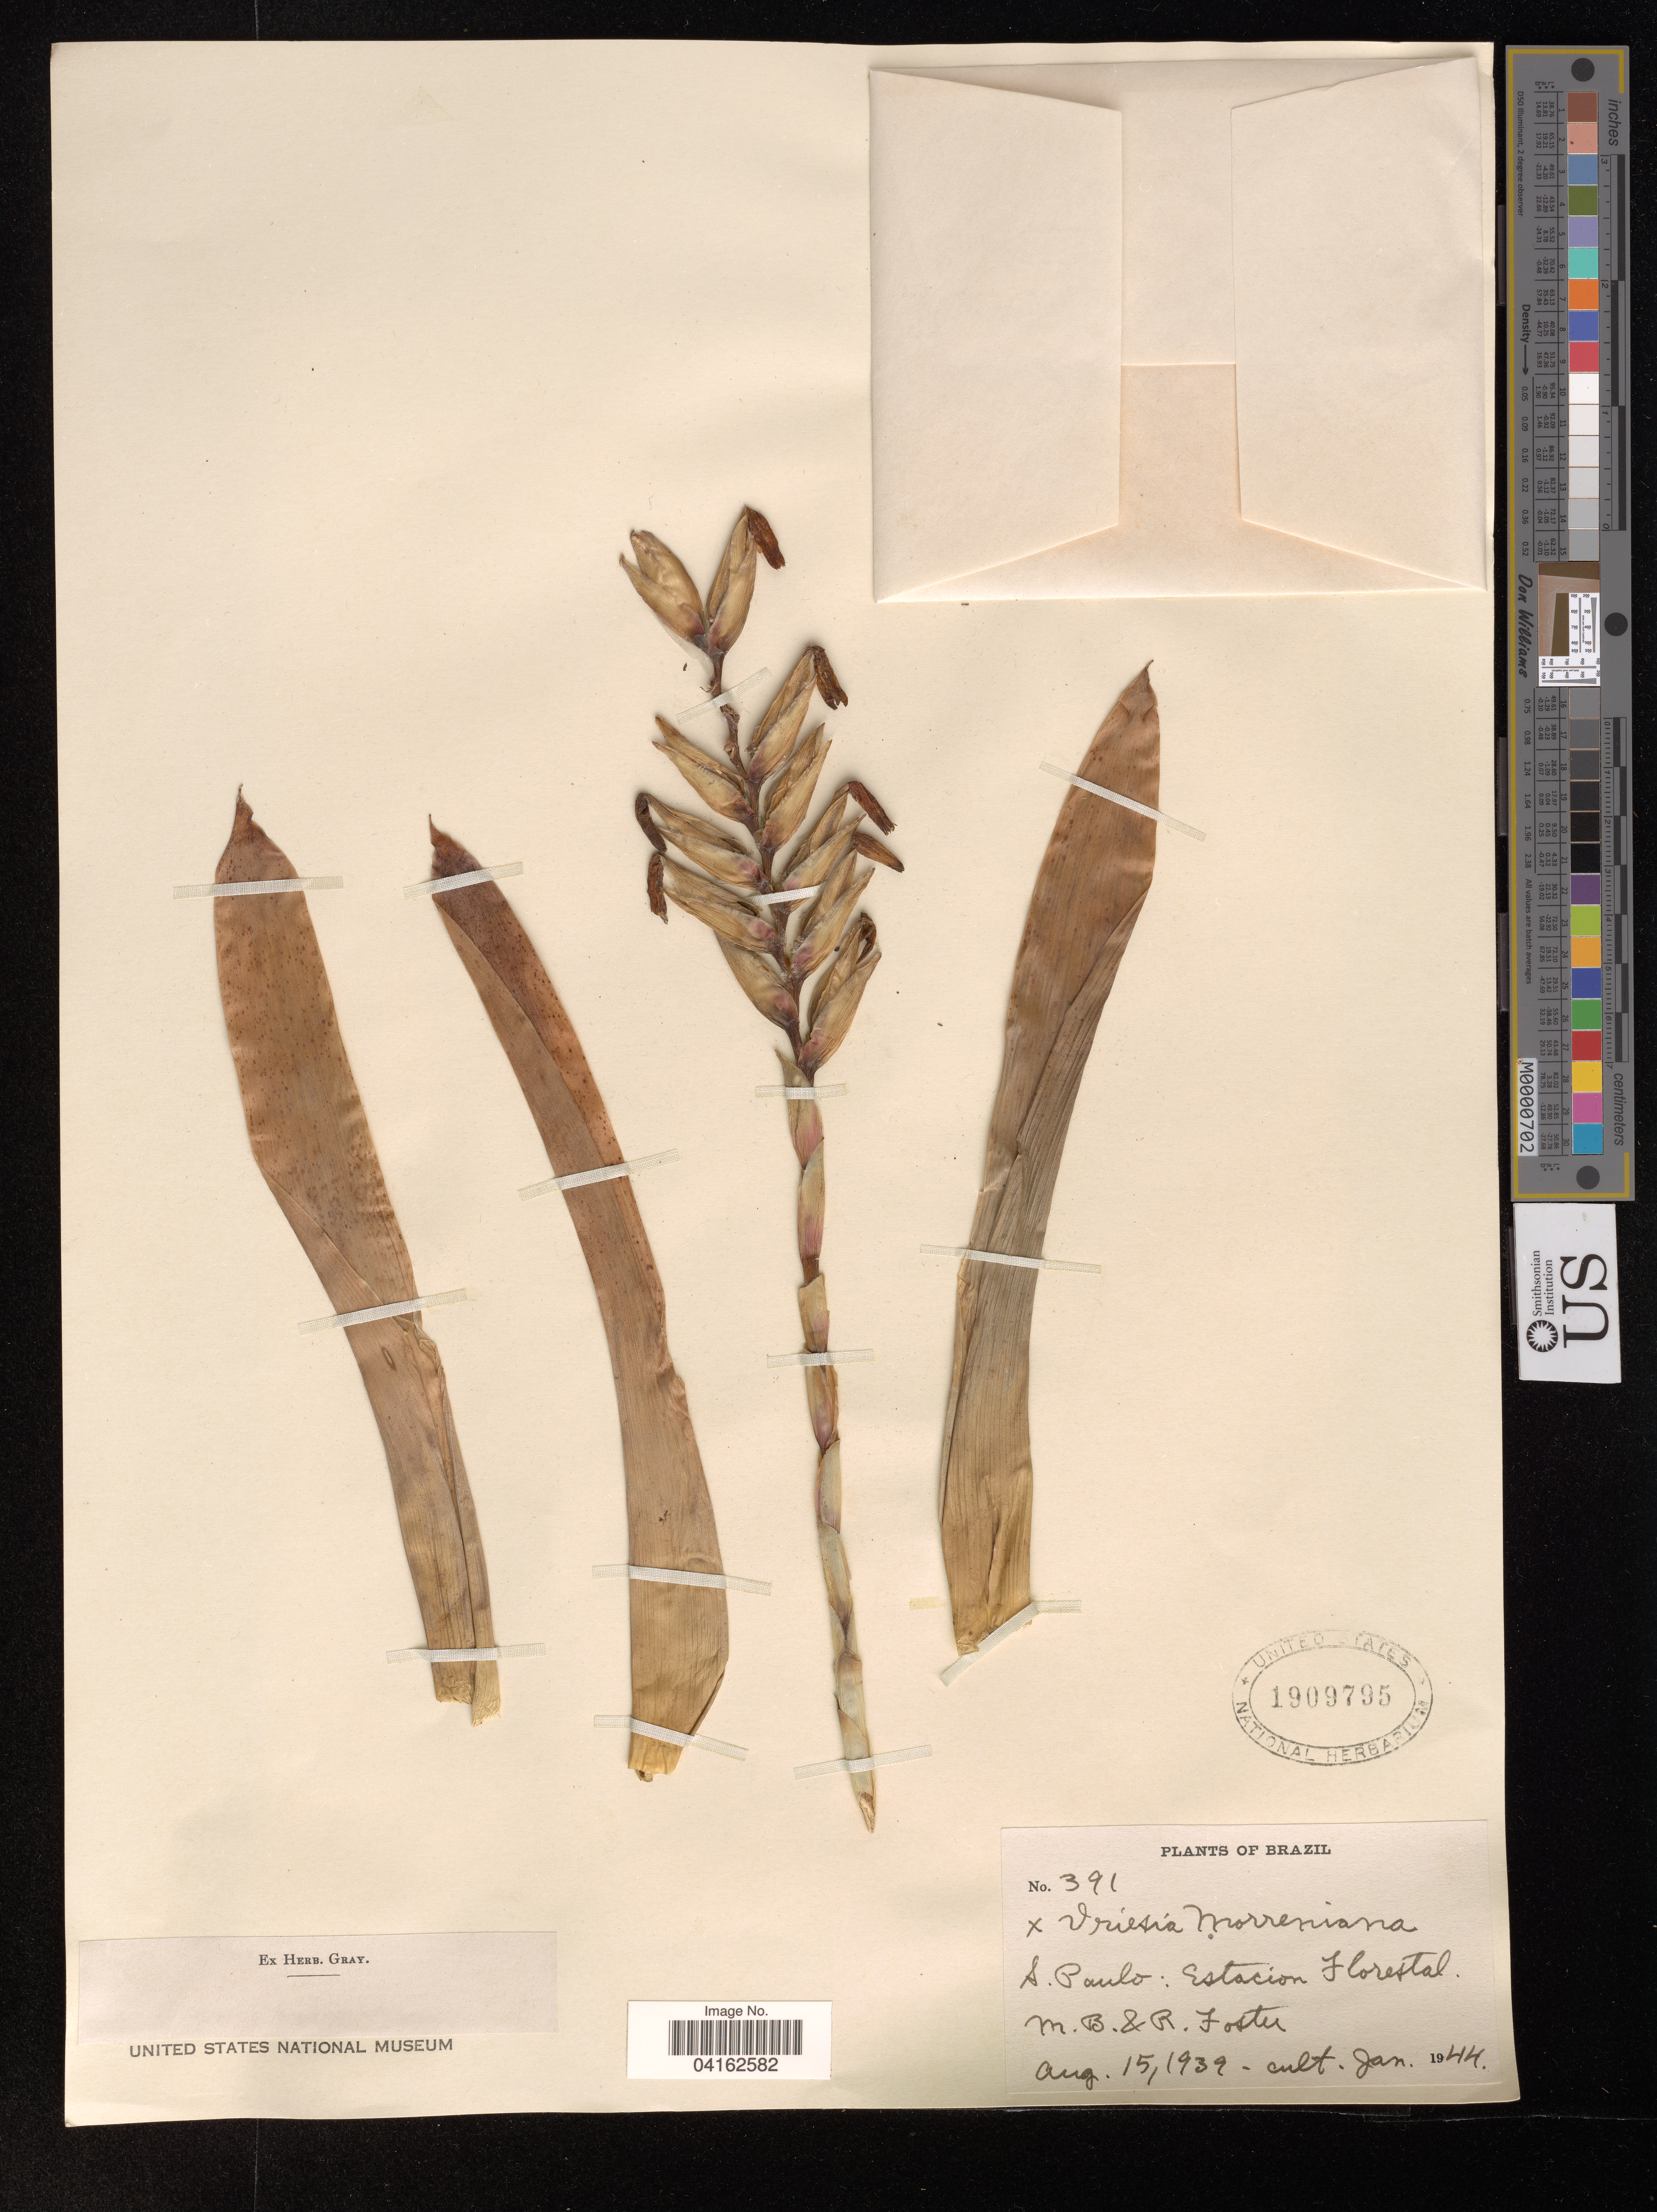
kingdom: Plantae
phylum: Tracheophyta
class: Liliopsida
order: Poales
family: Bromeliaceae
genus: Vriesea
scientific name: Vriesea x morreniana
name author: É. Morren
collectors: M. Foster & R. Foster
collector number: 391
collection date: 1944-01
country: Brazil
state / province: São Paulo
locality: Estacion Florestal.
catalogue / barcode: US 1909795